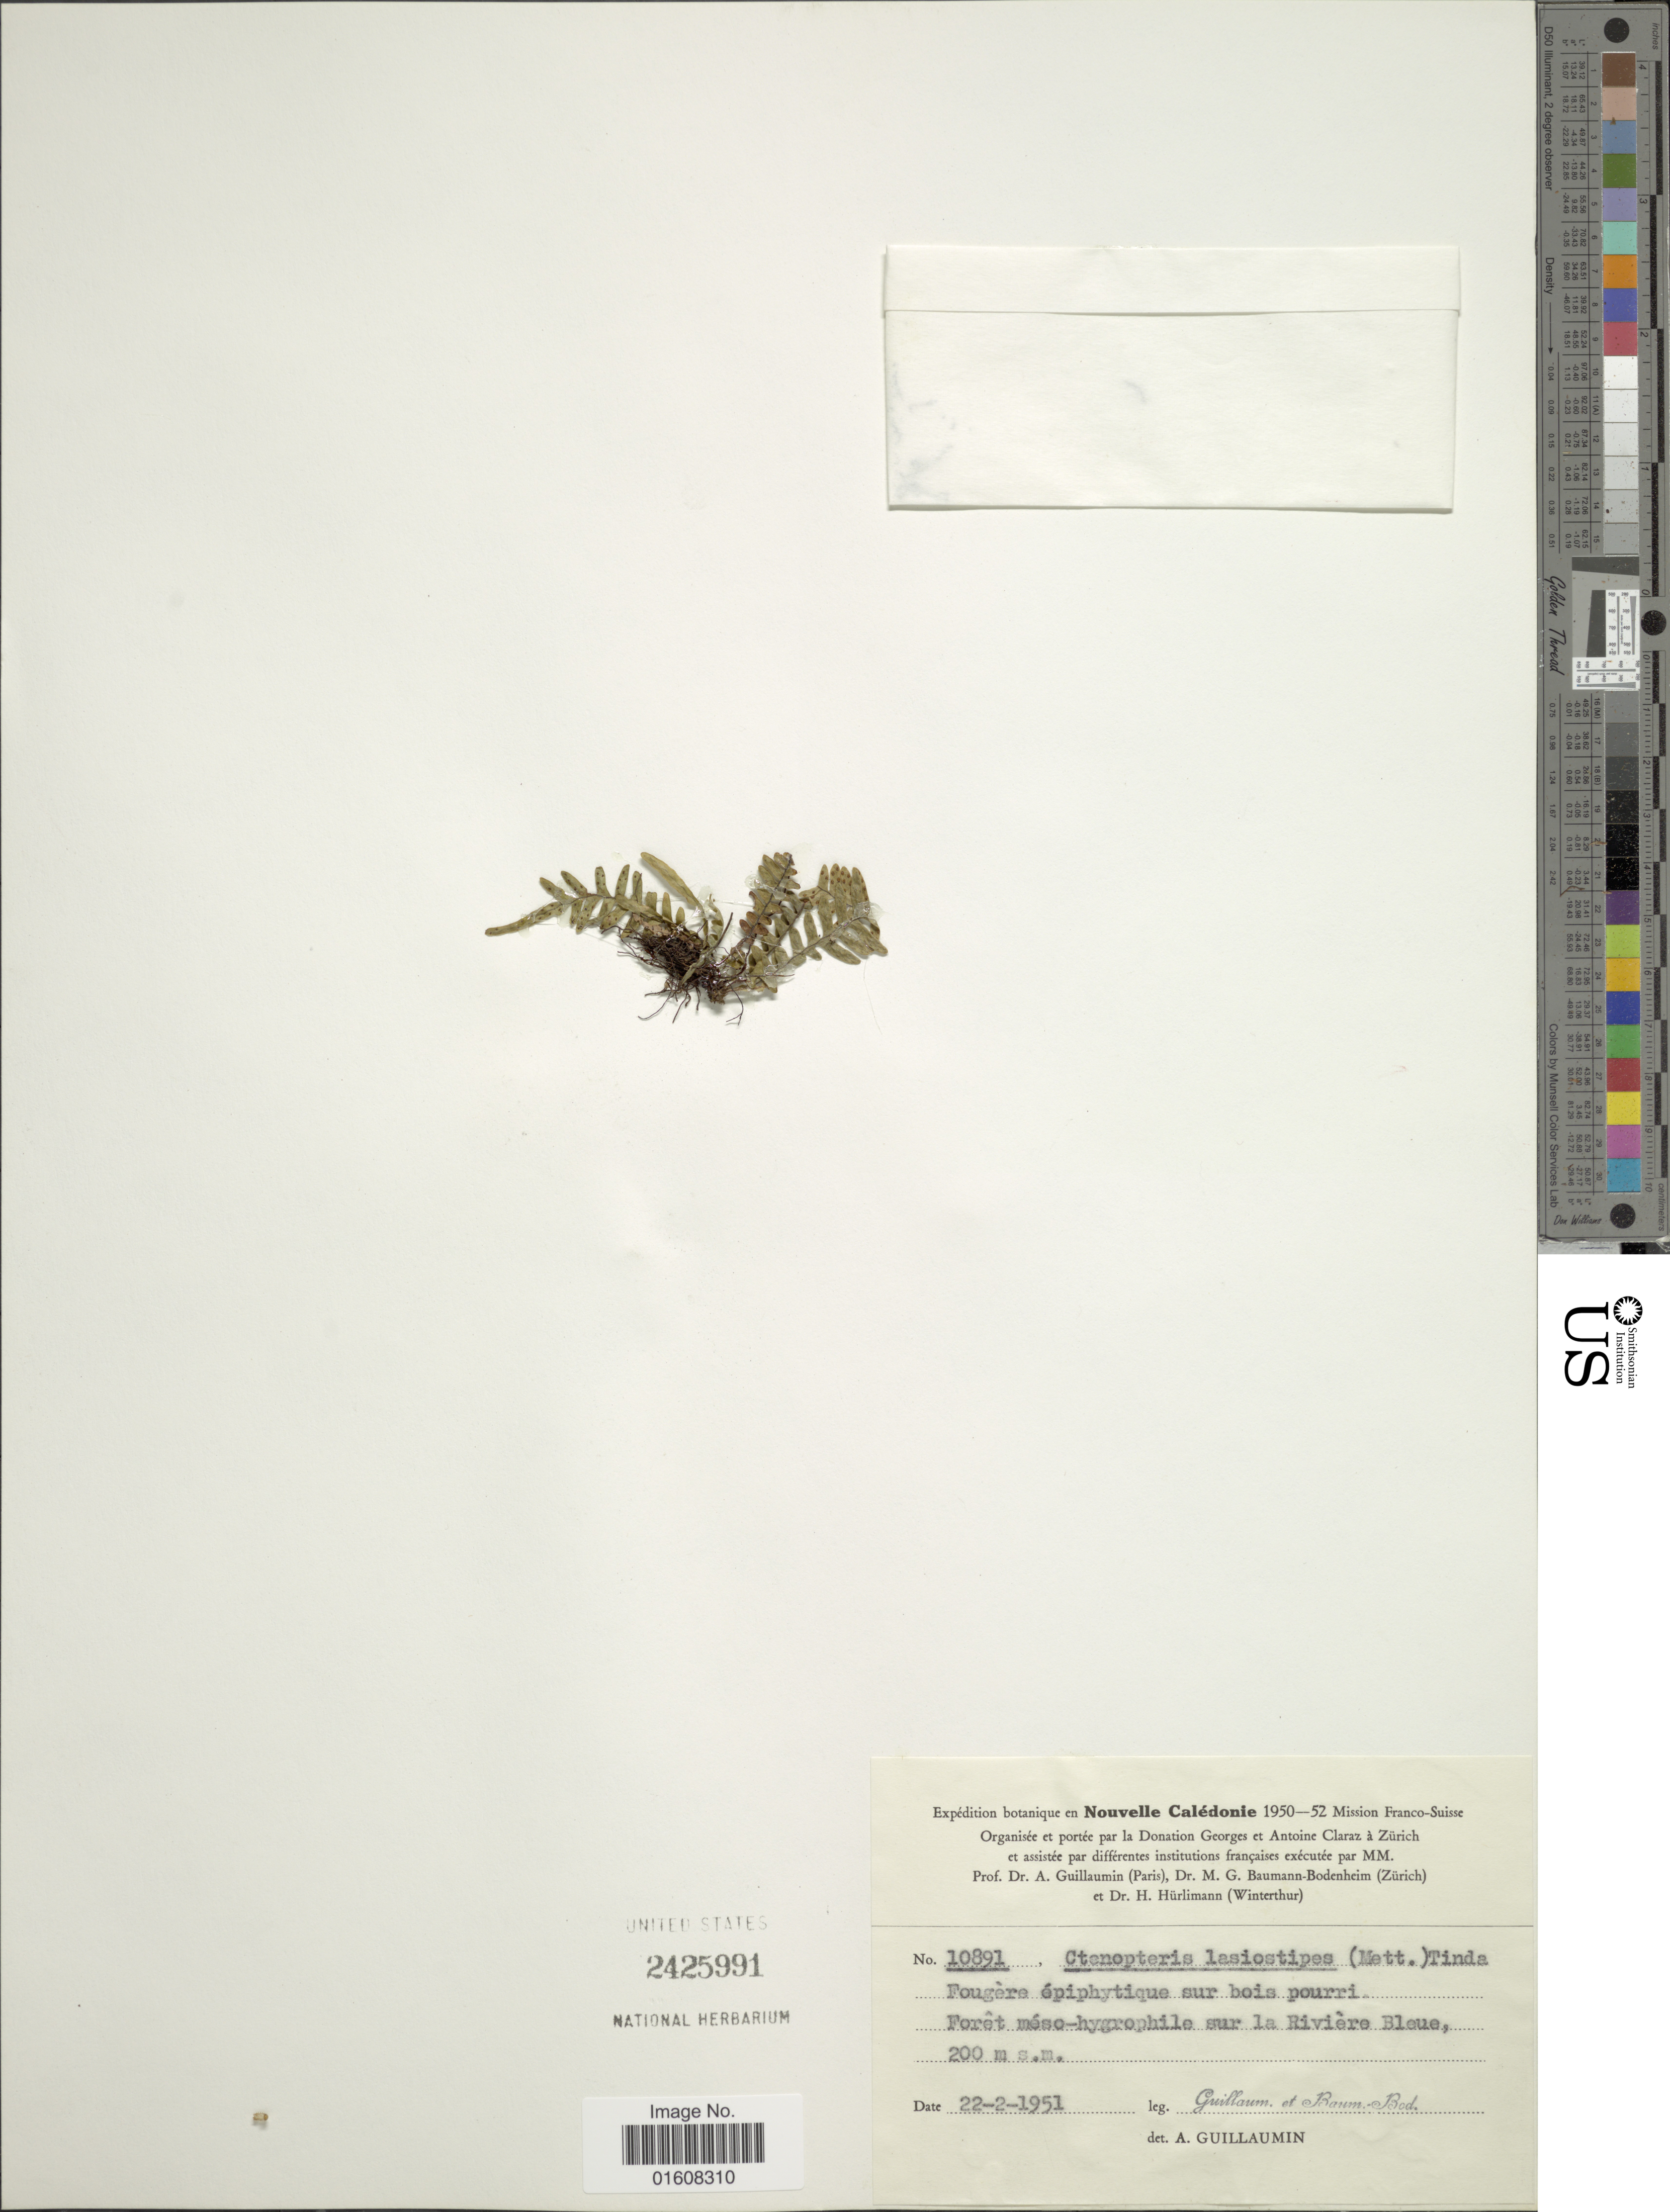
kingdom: Plantae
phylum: Tracheophyta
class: Polypodiopsida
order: Polypodiales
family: Polypodiaceae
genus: Grammitis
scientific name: Grammitis lasiostipes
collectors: A. Guillaumin & M. G. Baumann-Bodenheim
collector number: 10891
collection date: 1951-02-22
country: New Caledonia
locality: Forêt méso-hygrophile sur la Rivière Bleue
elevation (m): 200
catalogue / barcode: US 2425991